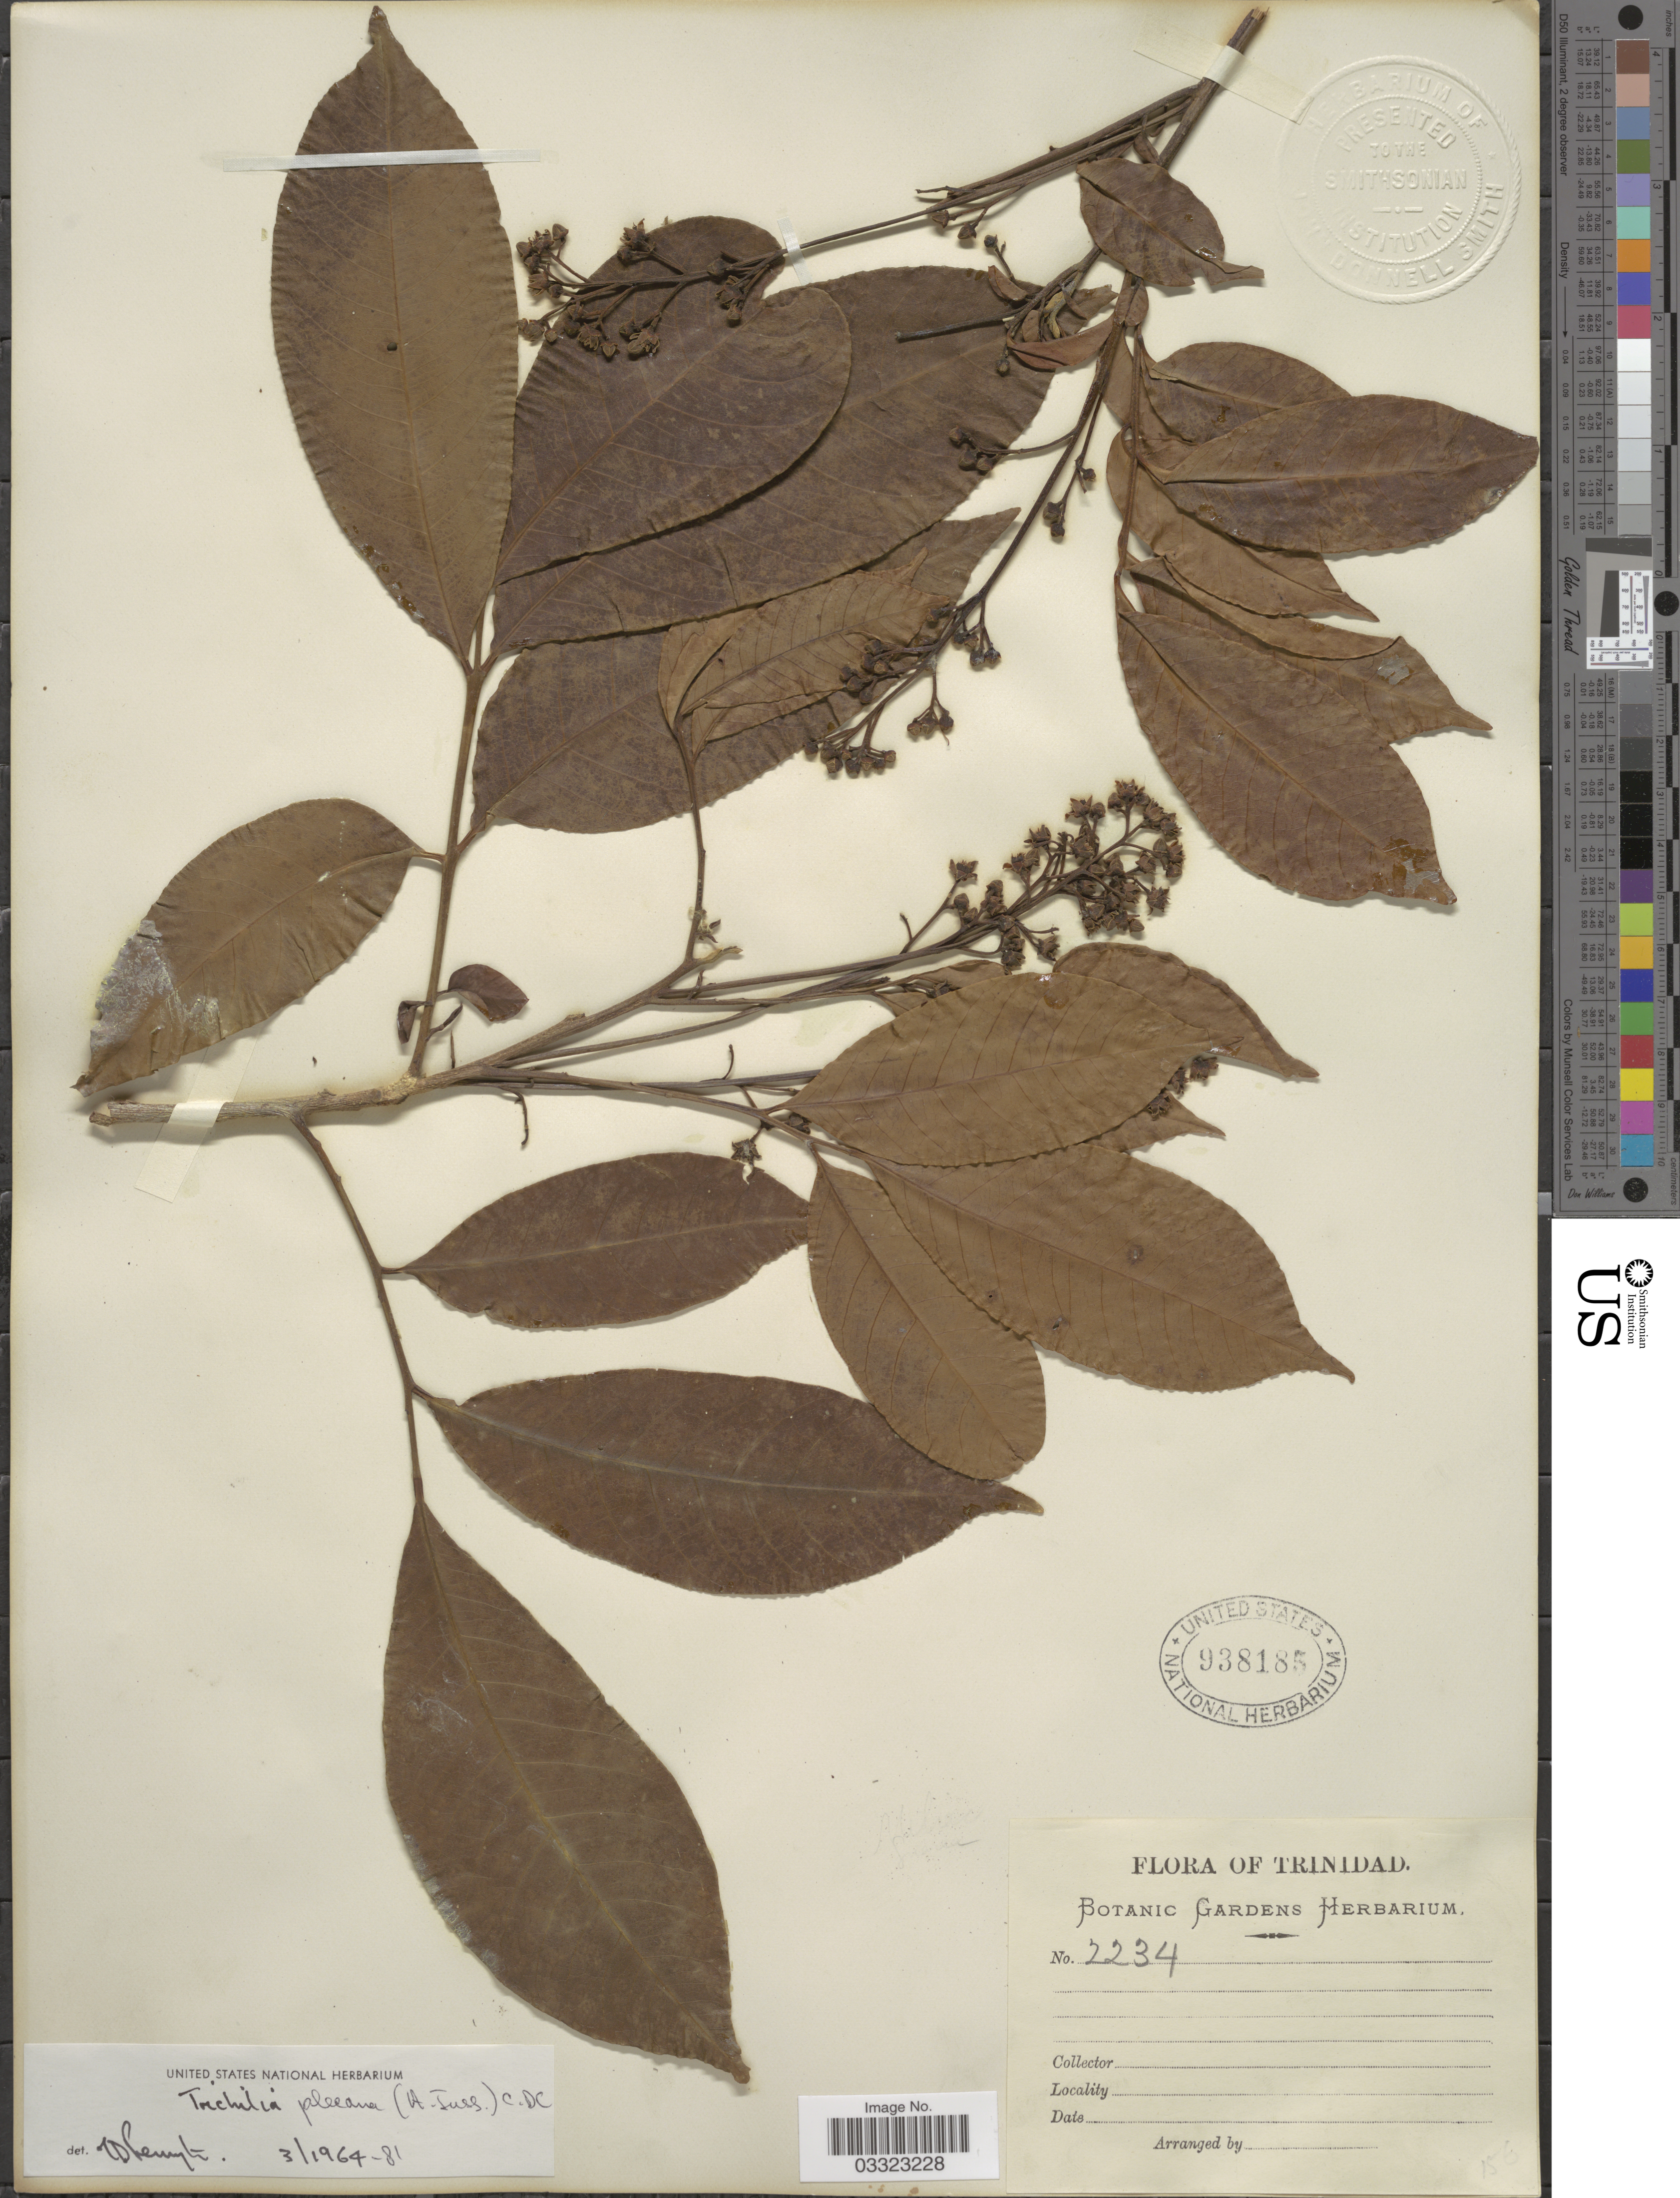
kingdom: Plantae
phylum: Tracheophyta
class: Magnoliopsida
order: Sapindales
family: Meliaceae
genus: Trichilia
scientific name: Trichilia pleeana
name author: (A. Juss.) C. DC.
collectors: ex herb. Botanic Gardens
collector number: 2234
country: Trinidad and Tobago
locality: Trinidad.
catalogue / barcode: US 938185